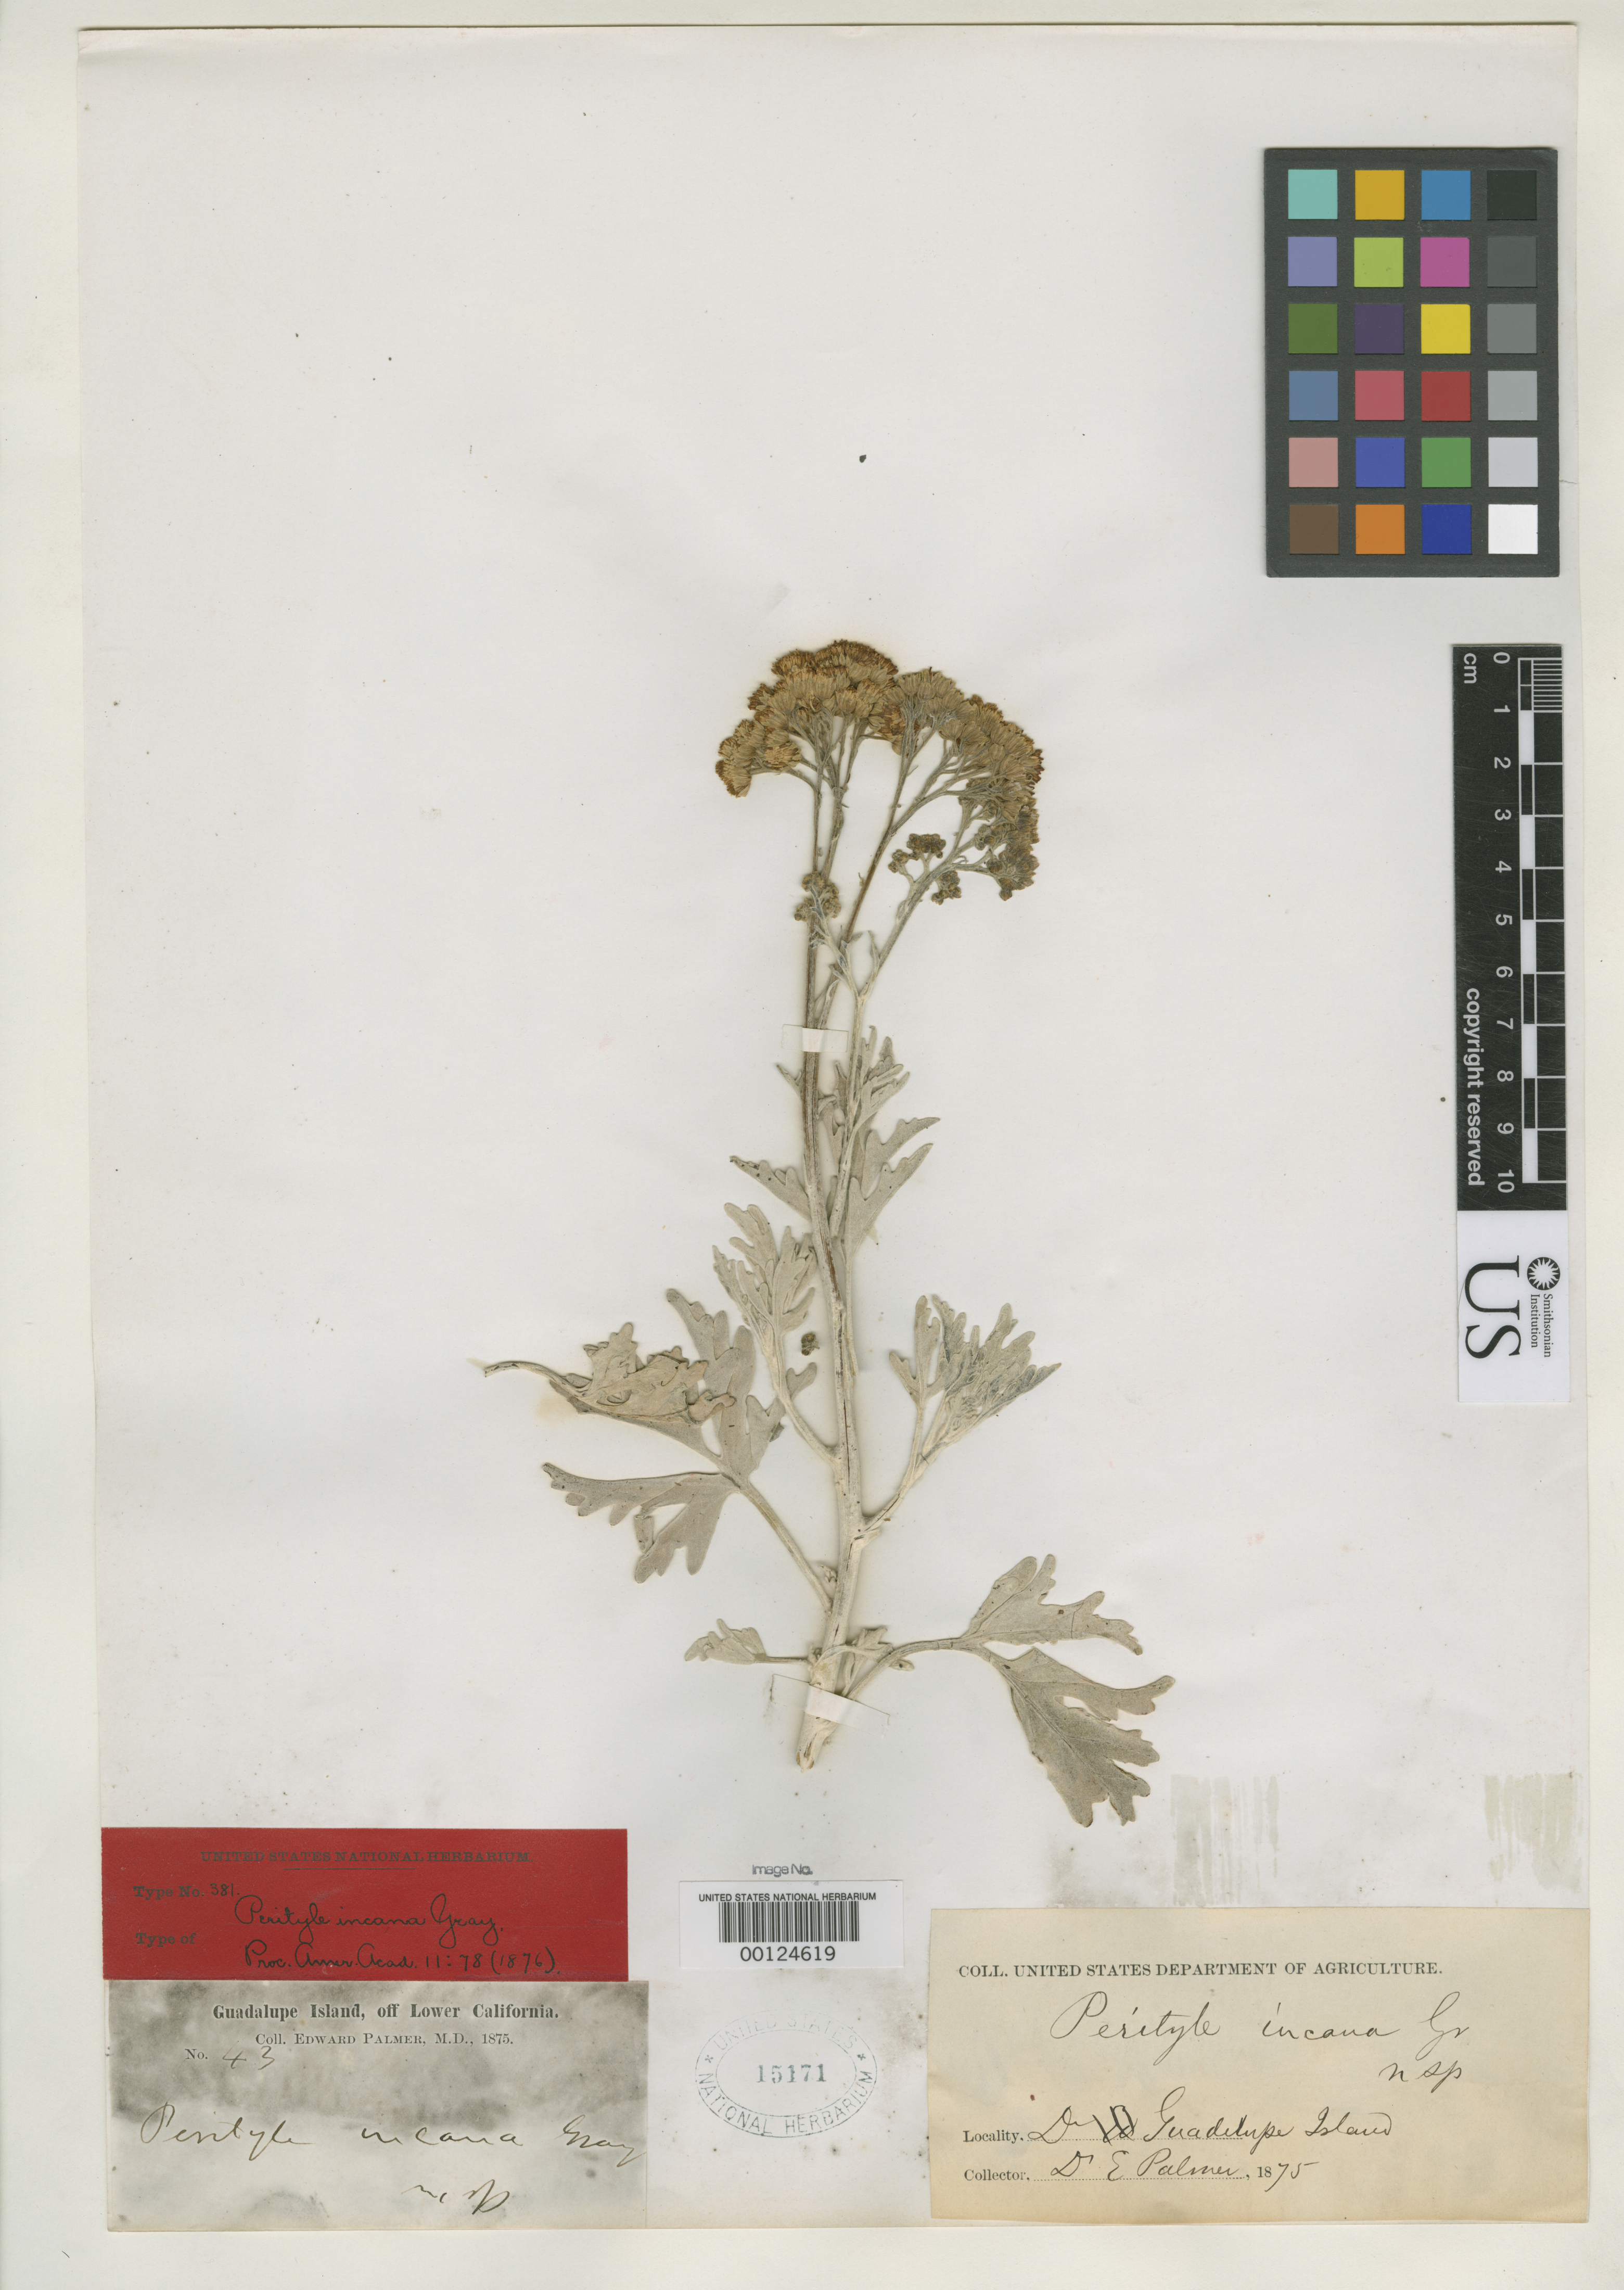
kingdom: Plantae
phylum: Tracheophyta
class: Magnoliopsida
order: Asterales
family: Asteraceae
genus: Perityle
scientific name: Perityle incana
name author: A. Gray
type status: Possible Isotype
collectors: E. Palmer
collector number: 43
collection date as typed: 1875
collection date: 1875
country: Mexico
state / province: Baja California Norte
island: Guadalupe Island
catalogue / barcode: US 15171